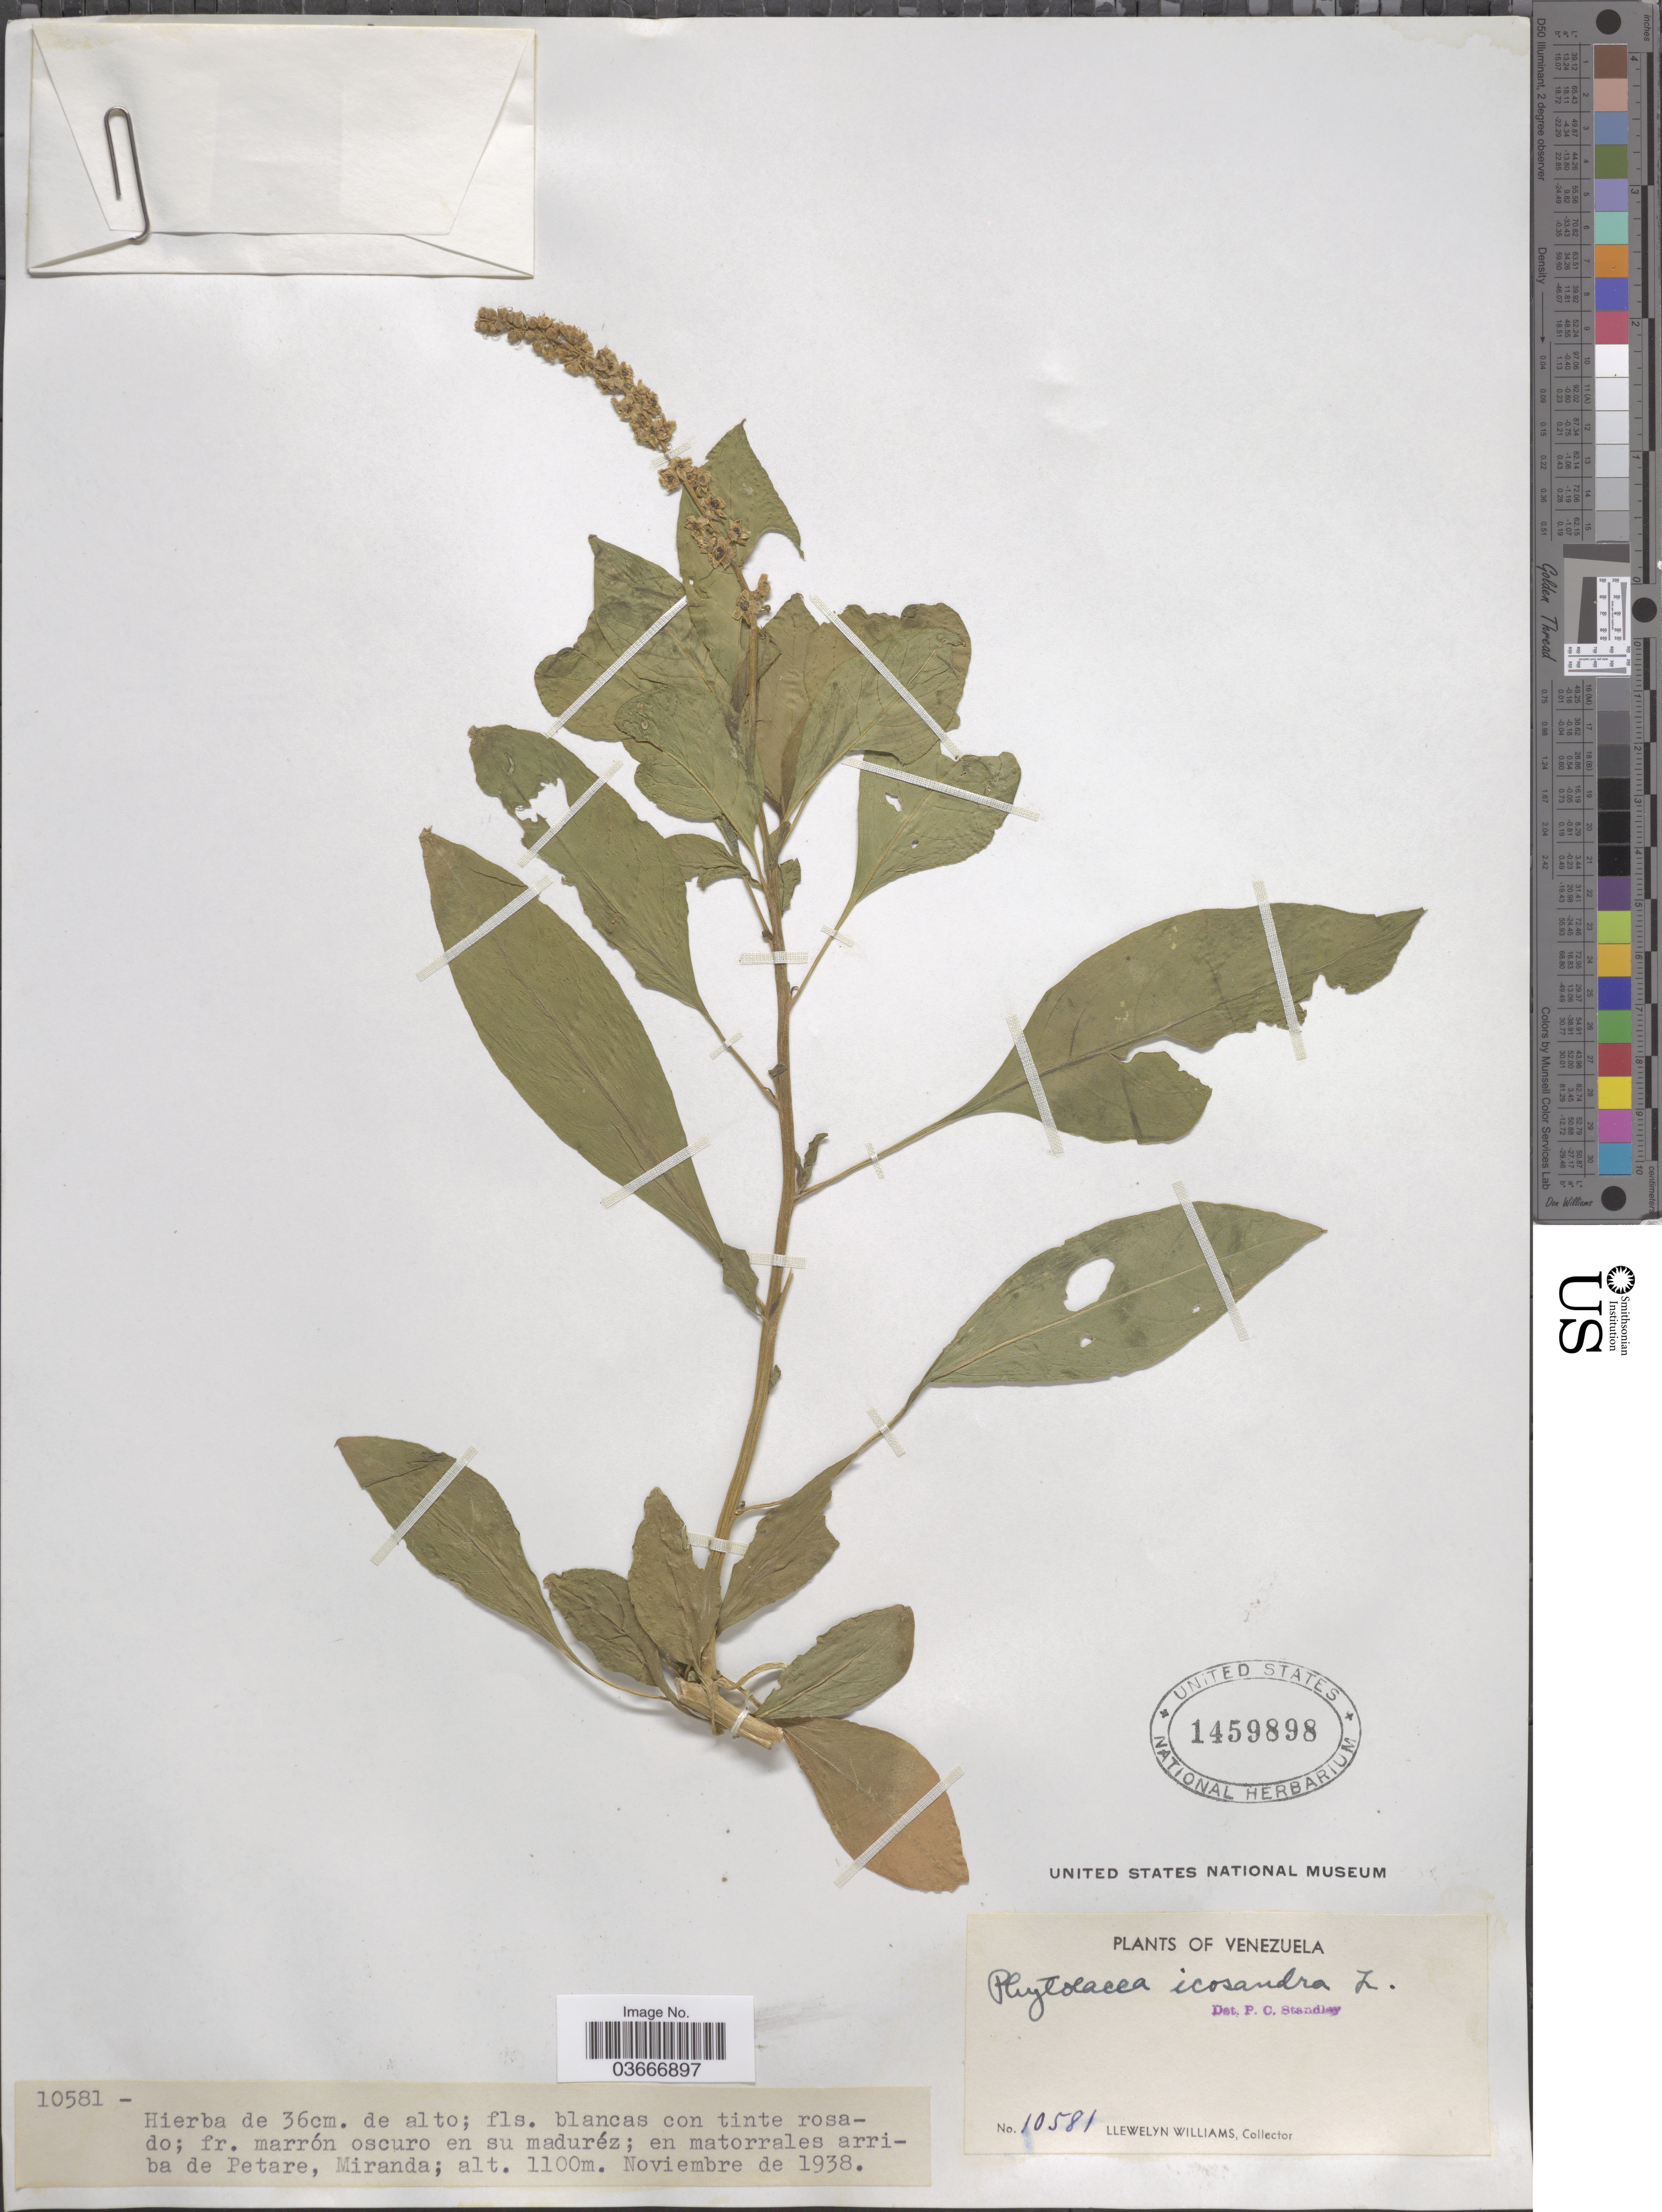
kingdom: Plantae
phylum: Tracheophyta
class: Magnoliopsida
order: Caryophyllales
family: Phytolaccaceae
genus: Phytolacca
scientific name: Phytolacca icosandra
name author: L.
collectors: Ll. Williams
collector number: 10581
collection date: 1938-11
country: Venezuela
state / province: Miranda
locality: En matorrales arriba de Petare, Miranda.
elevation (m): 1100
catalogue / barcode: US 1459898